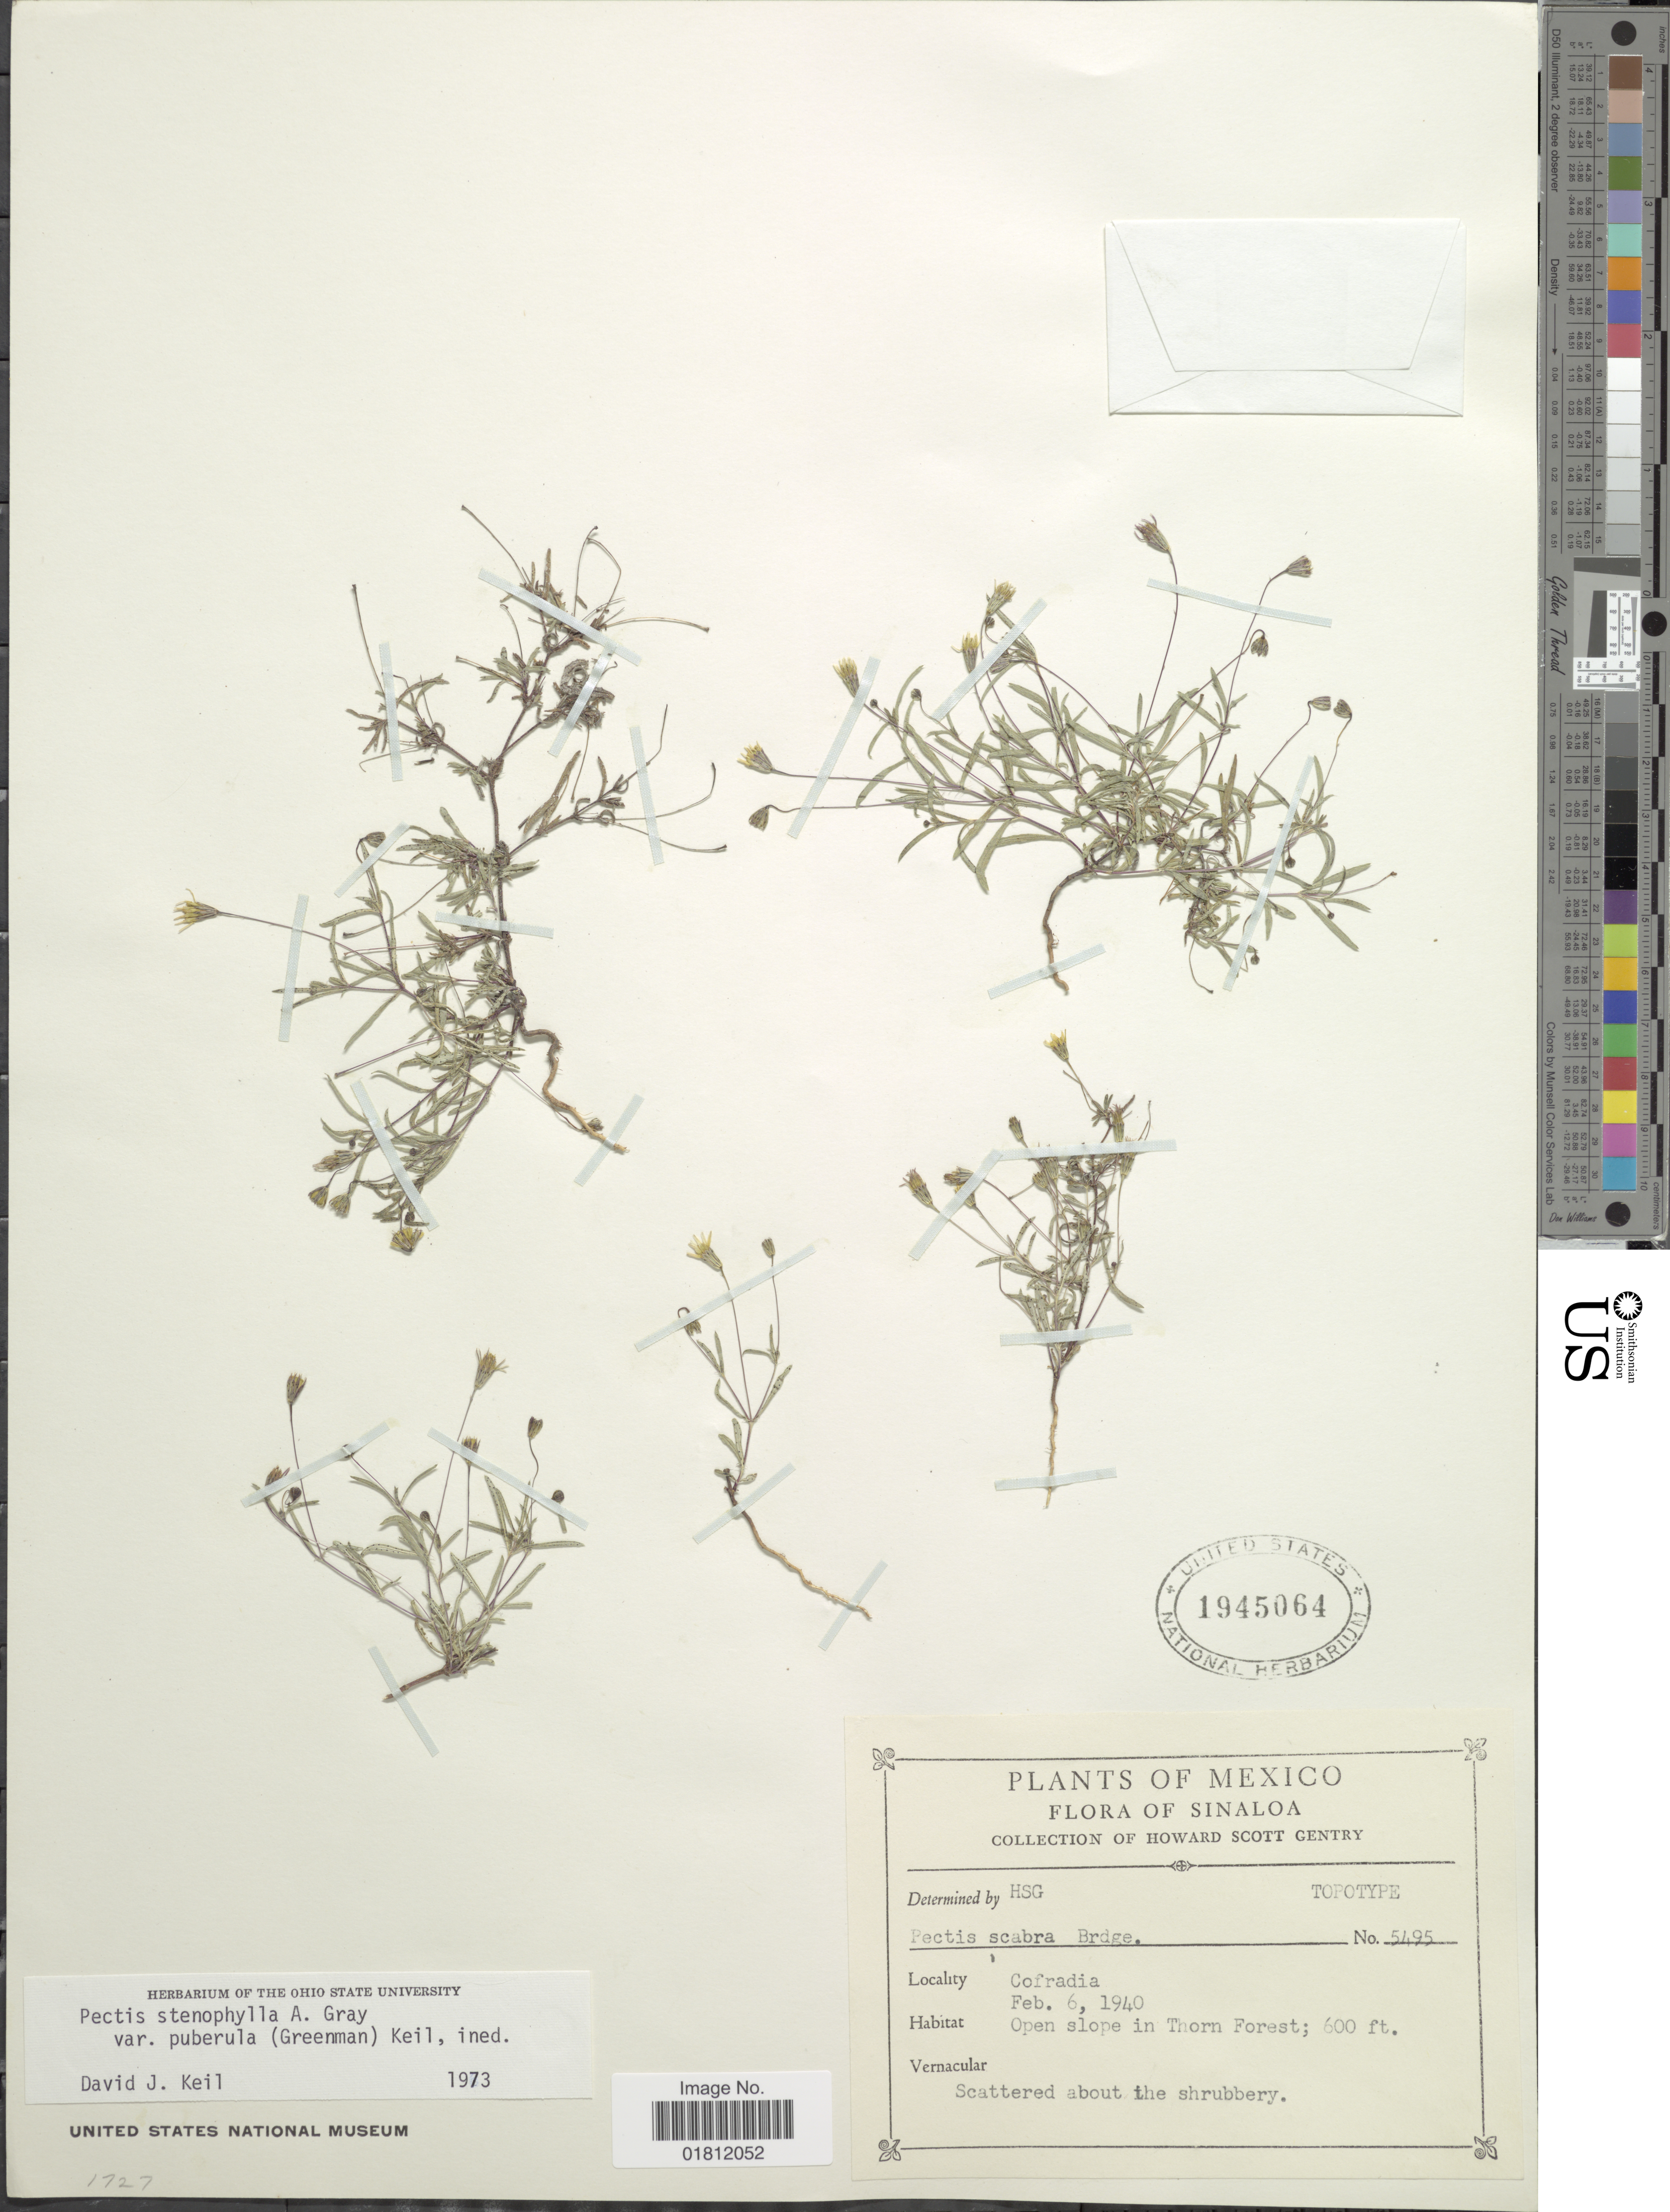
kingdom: Plantae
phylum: Tracheophyta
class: Magnoliopsida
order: Asterales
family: Asteraceae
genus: Pectis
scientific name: Pectis stenophylla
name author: A. Gray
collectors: H. S. Gentry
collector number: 5495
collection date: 1940-02-06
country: Mexico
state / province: Sinaloa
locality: Cofradia, Open slope on Thorn Forest.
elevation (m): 183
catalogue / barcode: US 1945064